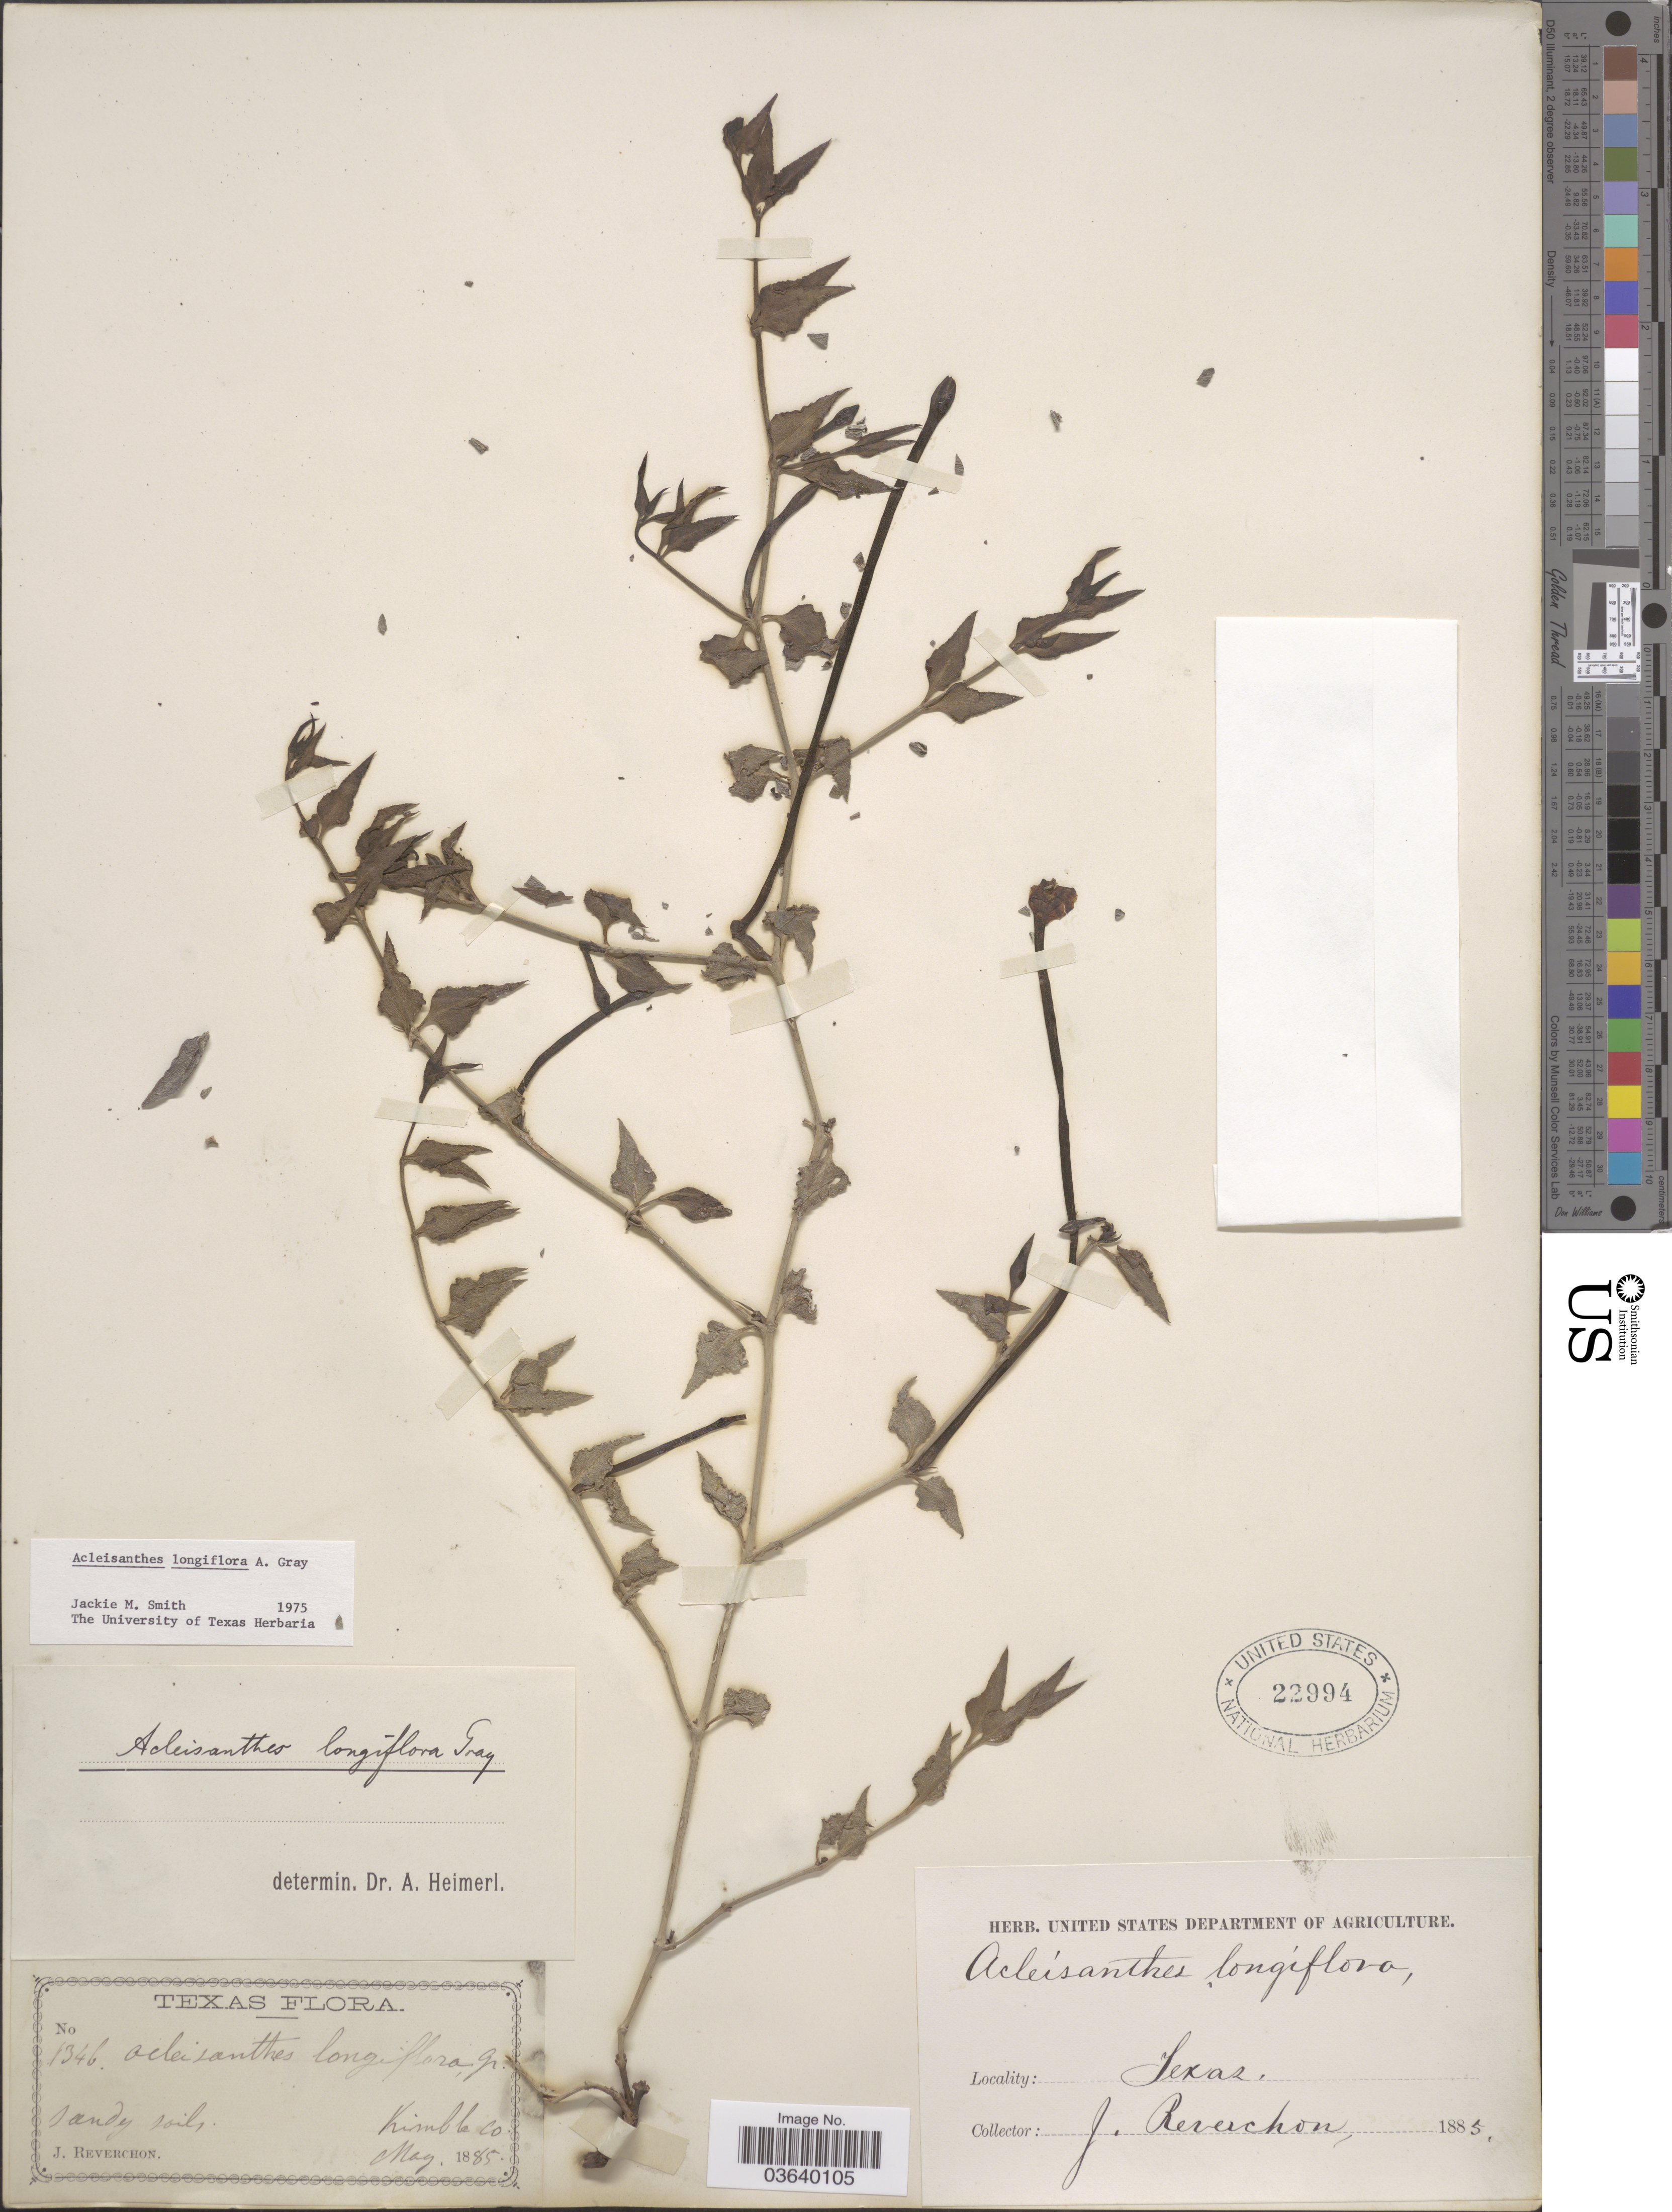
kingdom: Plantae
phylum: Tracheophyta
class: Magnoliopsida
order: Caryophyllales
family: Nyctaginaceae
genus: Acleisanthes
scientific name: Acleisanthes longiflora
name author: A. Gray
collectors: J. Reverchon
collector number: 1346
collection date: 1885-05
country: United States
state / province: Texas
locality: Kimble Co.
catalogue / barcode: US 22994